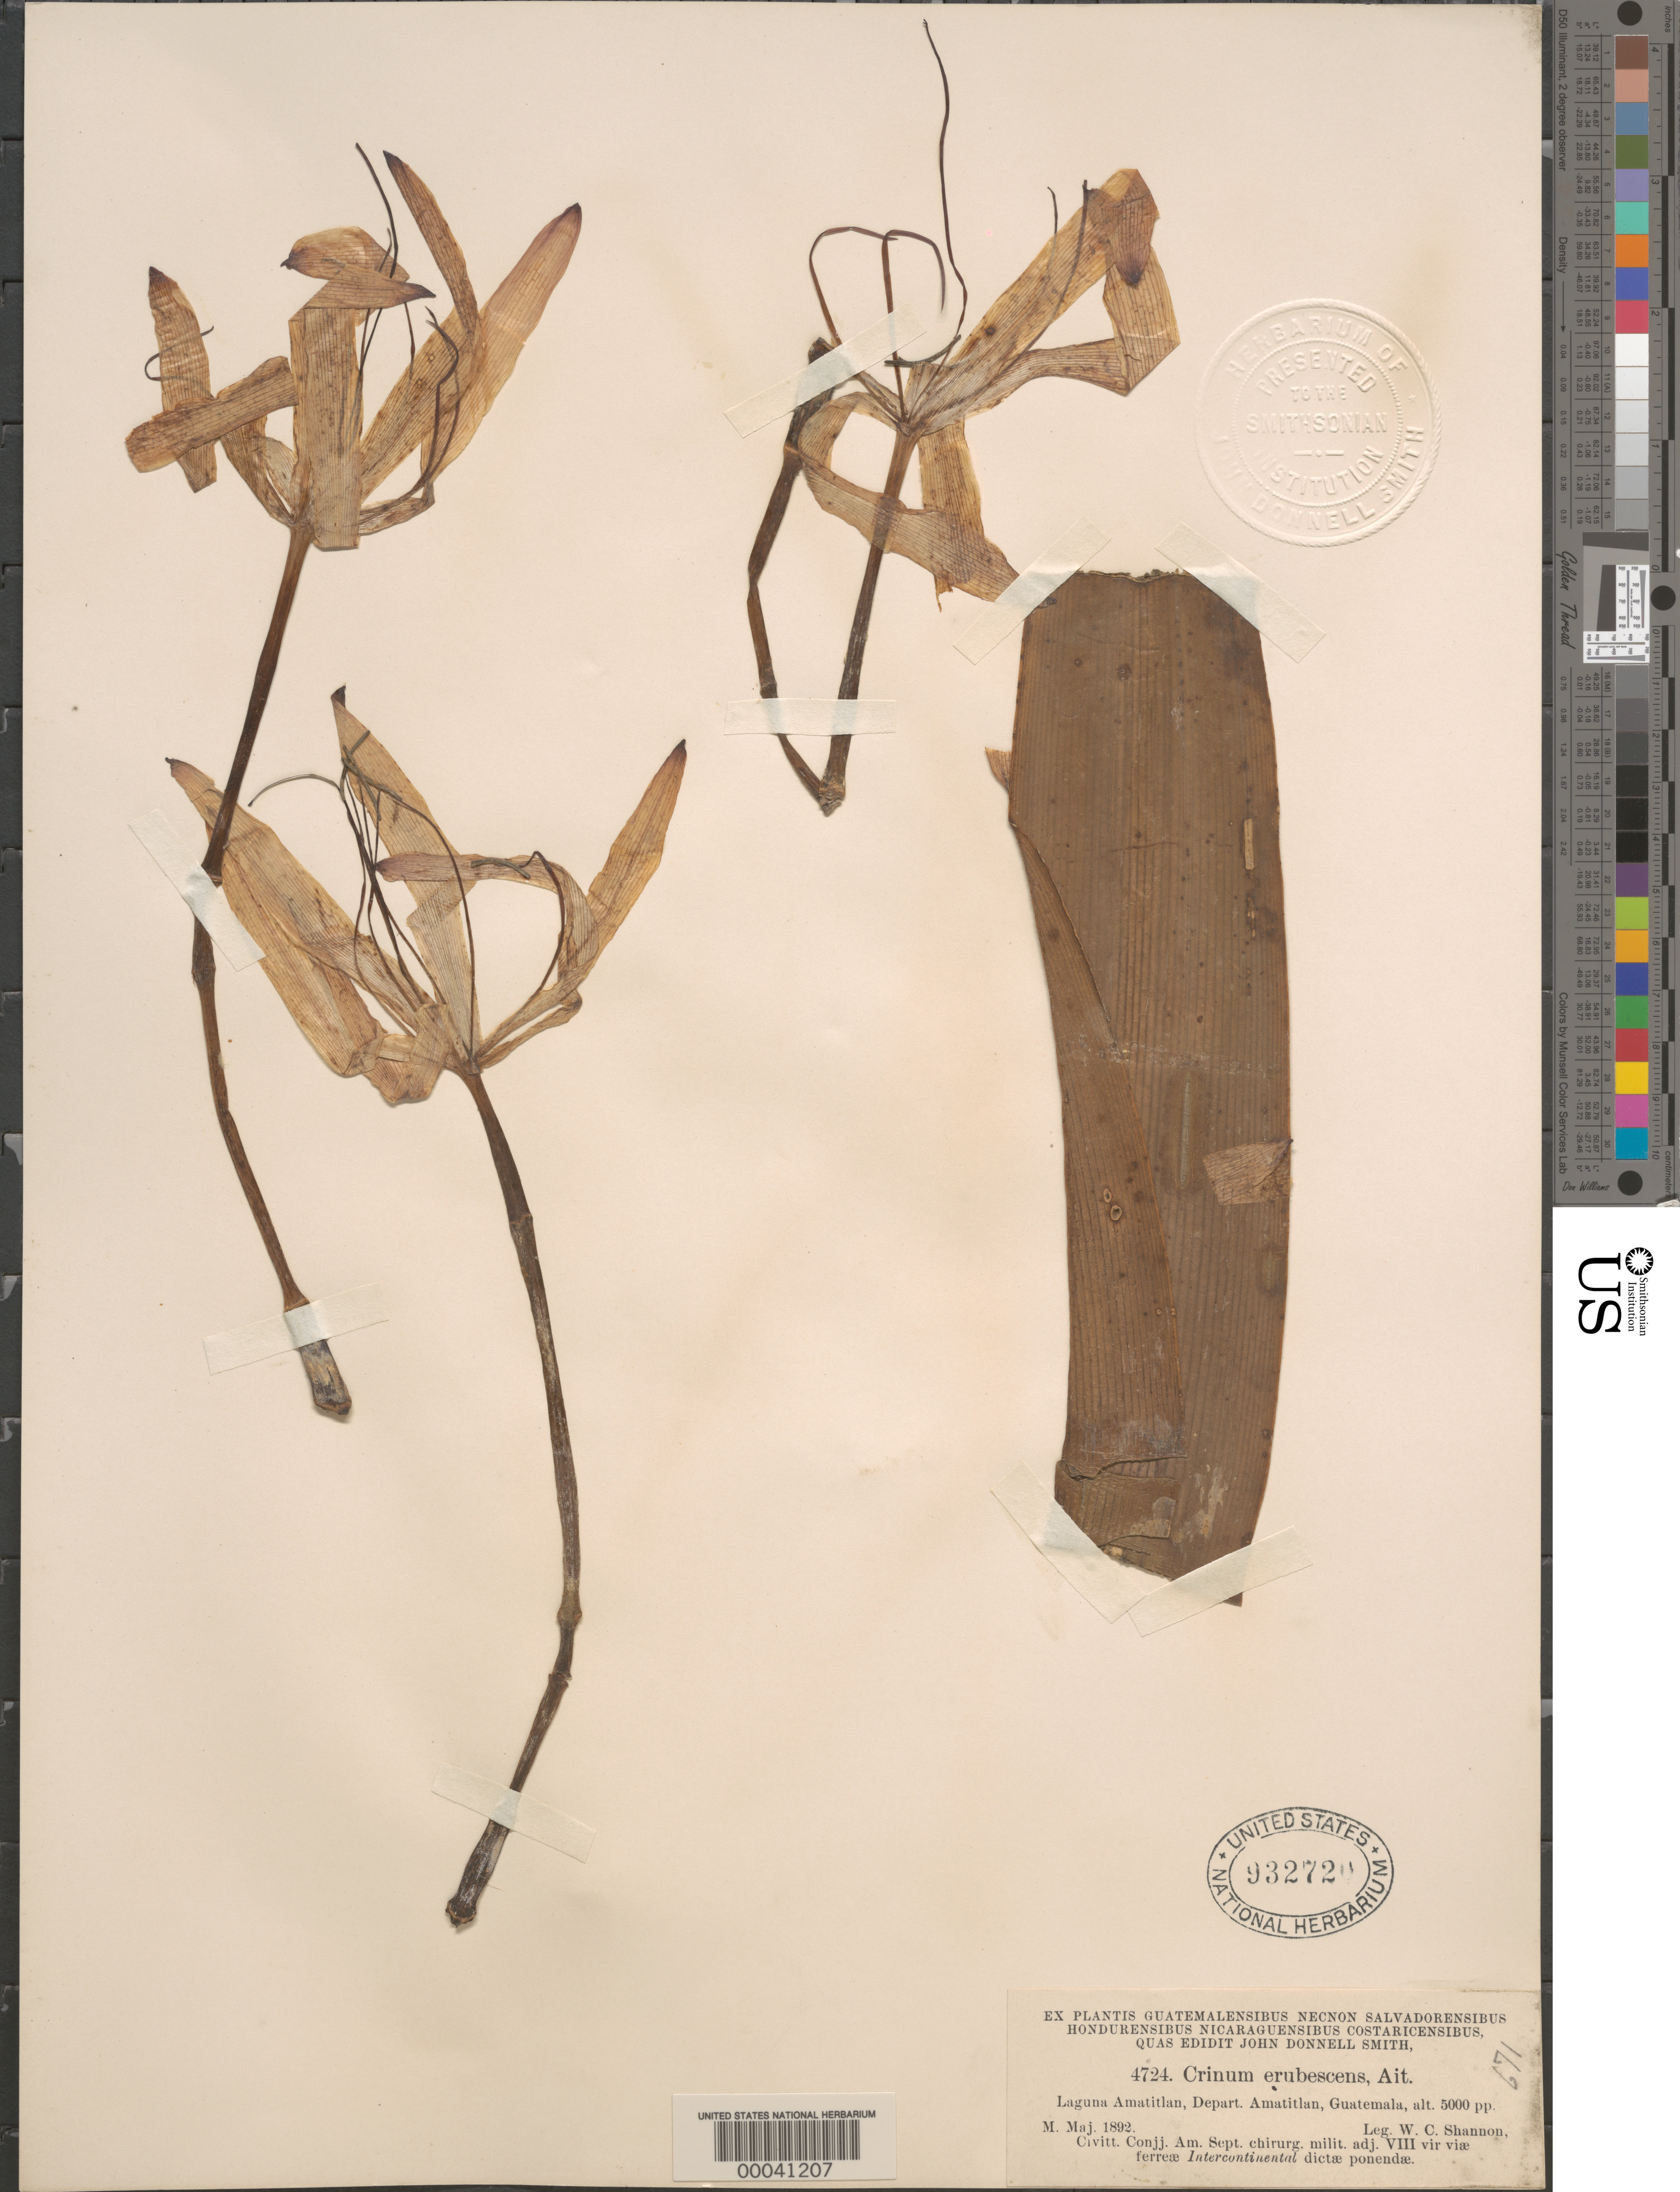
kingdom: Plantae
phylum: Tracheophyta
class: Liliopsida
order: Asparagales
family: Amaryllidaceae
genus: Crinum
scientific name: Crinum erubescens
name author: Aiton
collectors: W. C. Shannon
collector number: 4724 J.d.s.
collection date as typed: May 1892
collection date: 1892-05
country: Guatemala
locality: Laguna Amatitlán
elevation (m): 1524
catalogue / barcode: US 932720